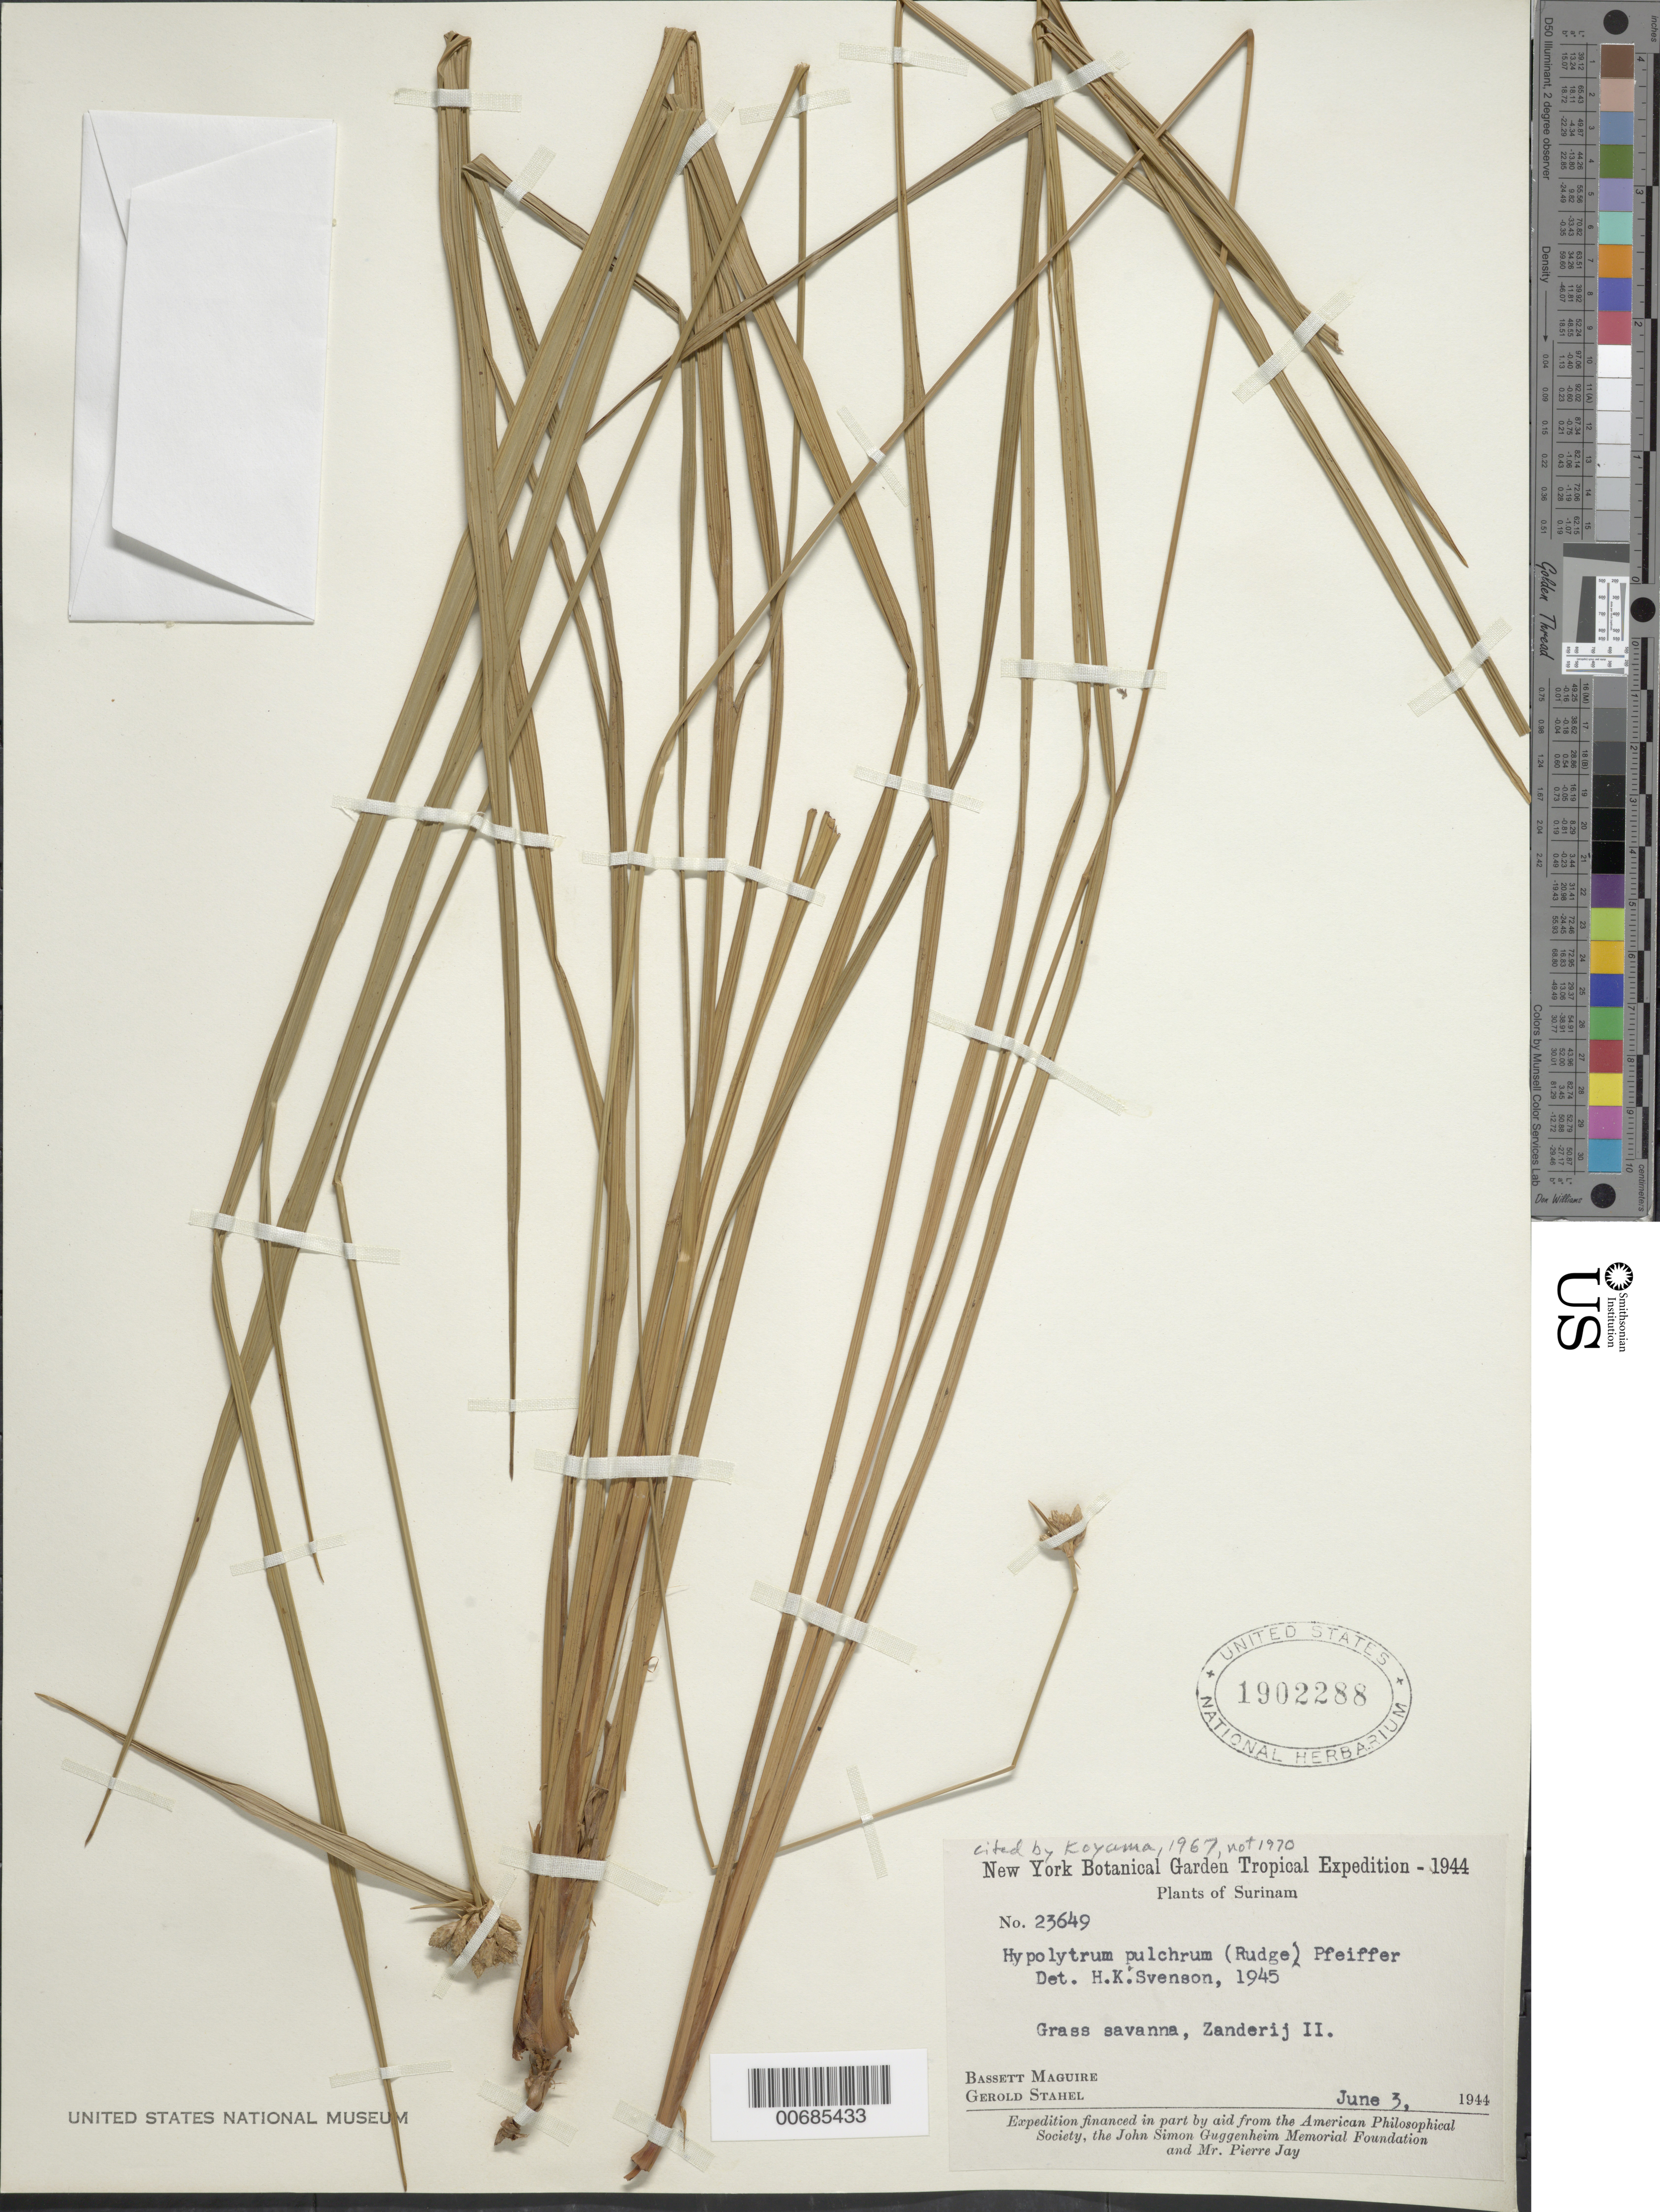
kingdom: Plantae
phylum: Tracheophyta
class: Liliopsida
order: Poales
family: Cyperaceae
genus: Hypolytrum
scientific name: Hypolytrum pulchrum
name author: (Rudge) H. Pfeiff.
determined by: Svenson, Henry K.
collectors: B. Maguire & G. Stahel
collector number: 23649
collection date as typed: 3-Jun-44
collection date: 1944-06-03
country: Suriname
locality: Zanderij Is, Sectie O, km 70, along railroad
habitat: Grass savanna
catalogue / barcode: US 1902288